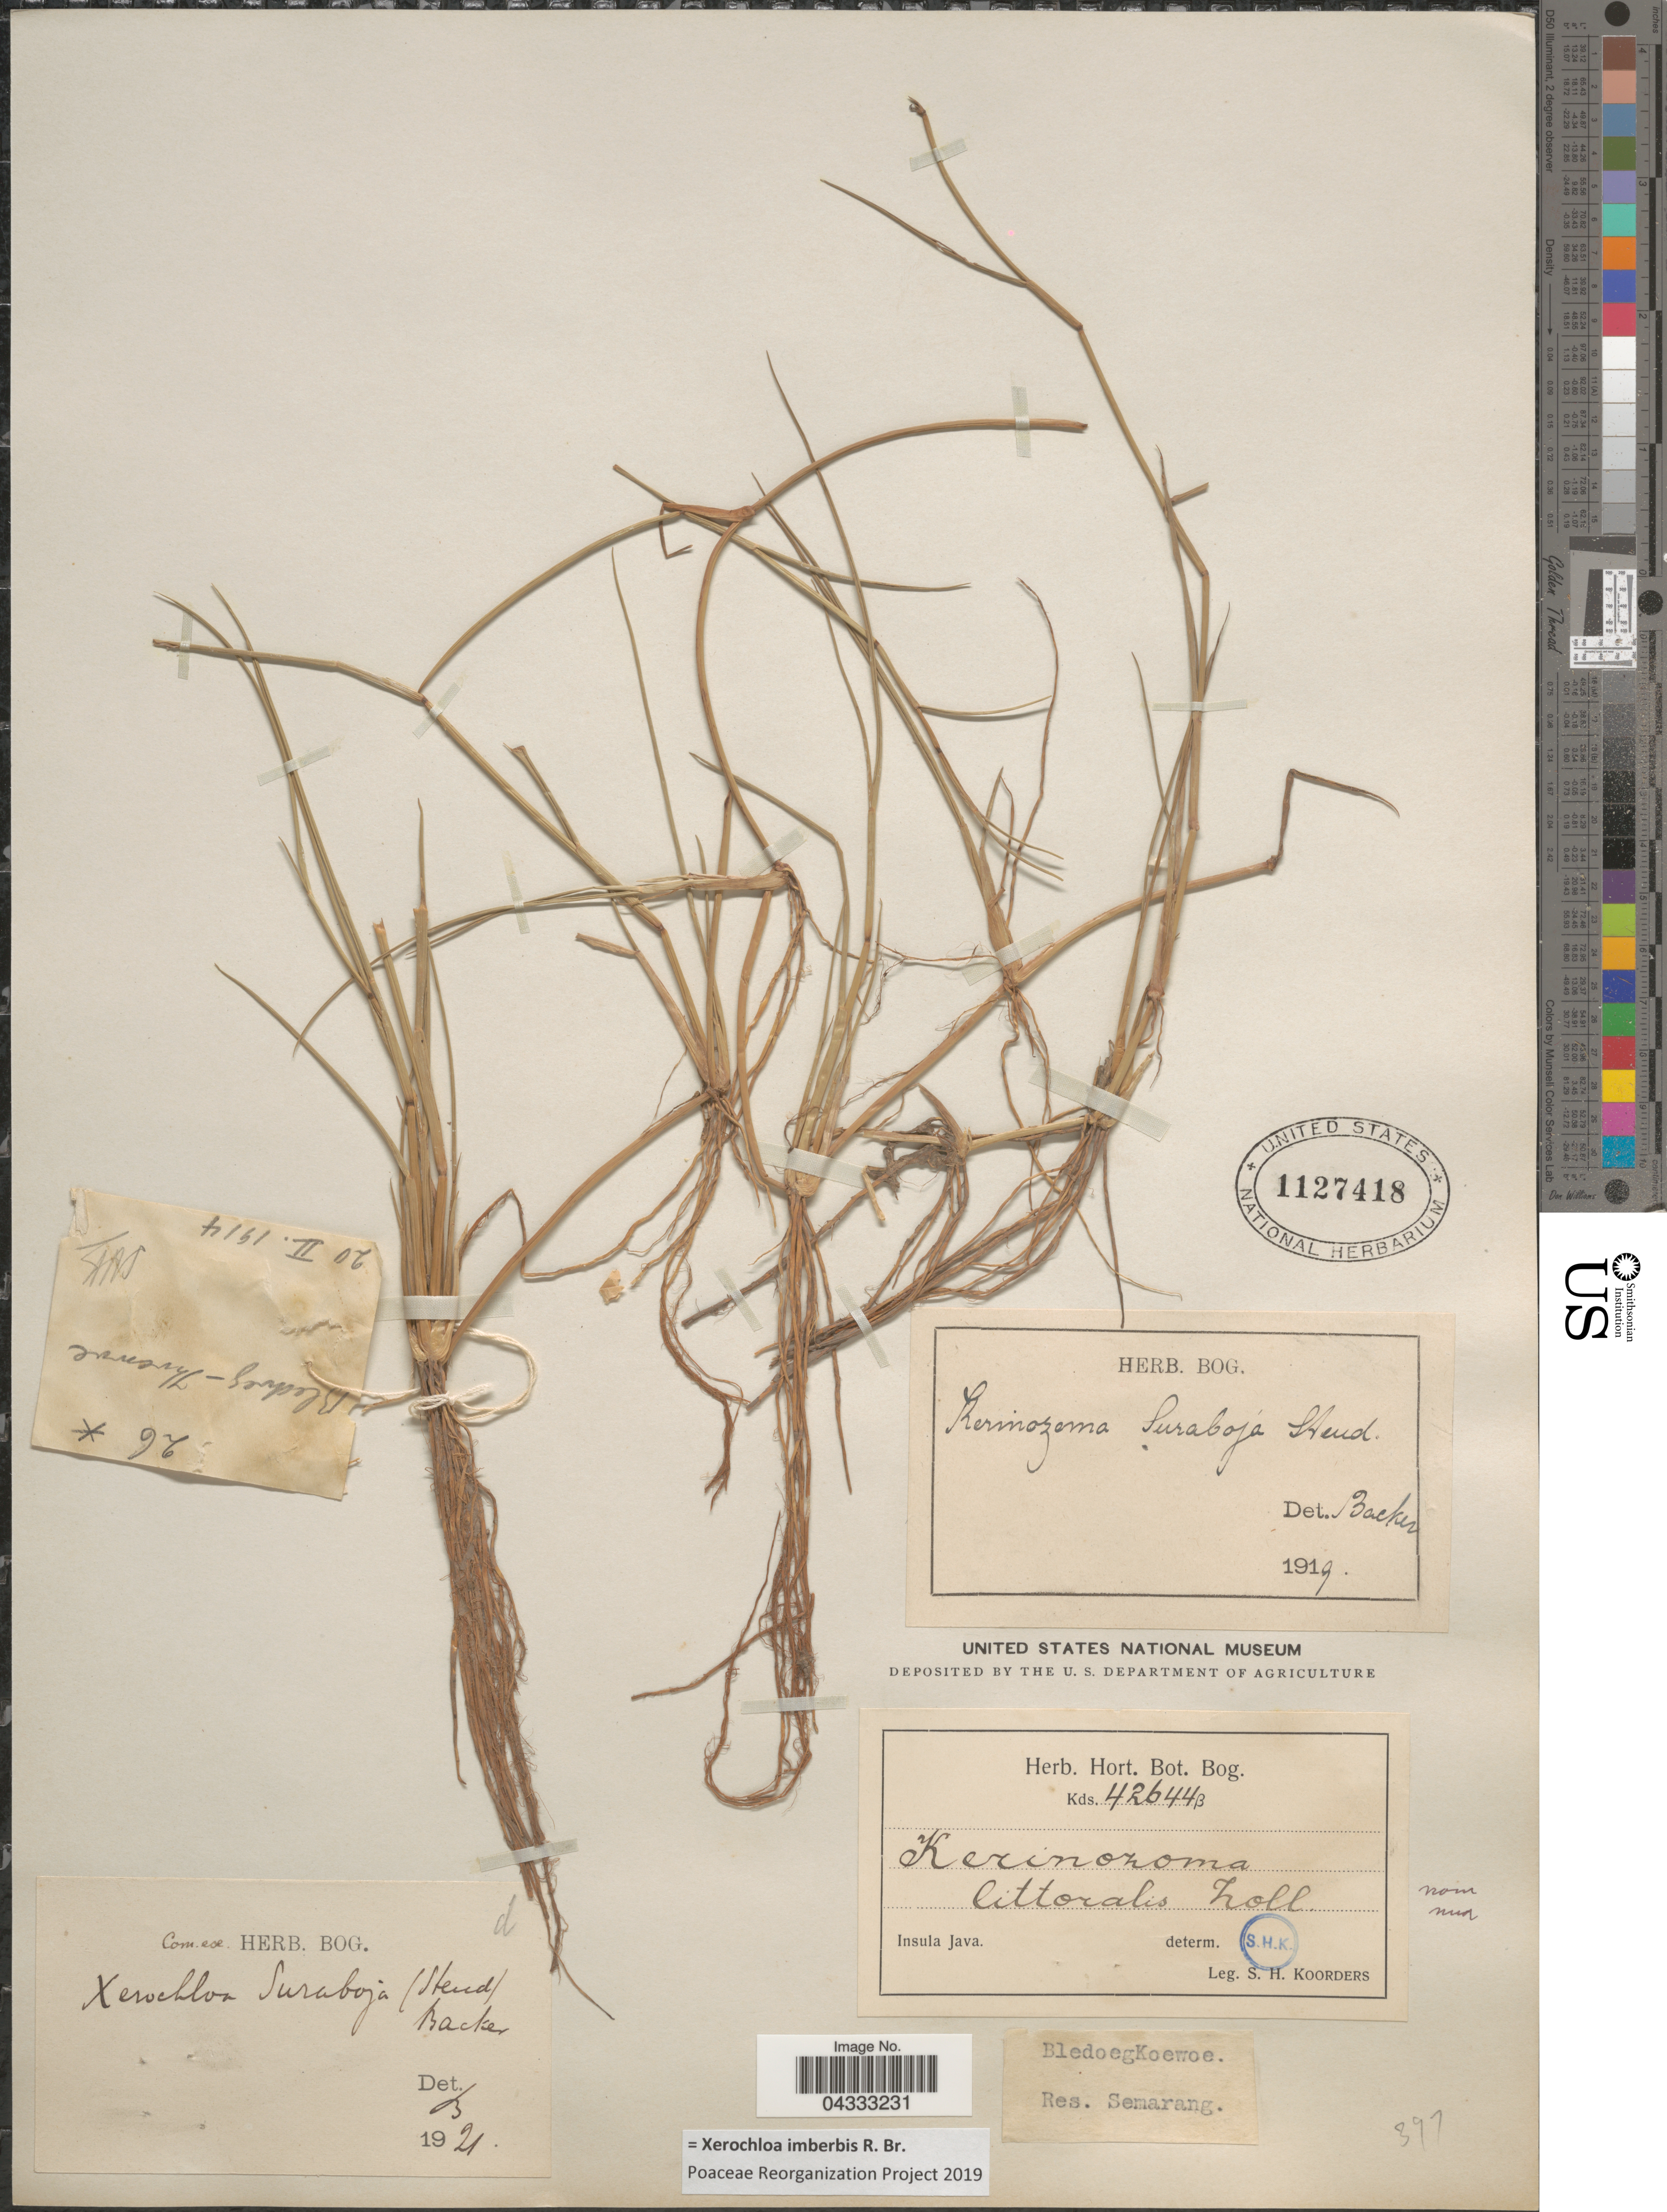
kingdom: Plantae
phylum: Tracheophyta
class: Liliopsida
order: Poales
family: Poaceae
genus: Xerochloa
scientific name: Xerochloa imberbis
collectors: S. H. Koorders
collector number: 42644ß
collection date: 1914-02-20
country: Indonesia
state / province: Java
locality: Insula Java. BledoegKoewoe Res. Semarang.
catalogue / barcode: US 1127418